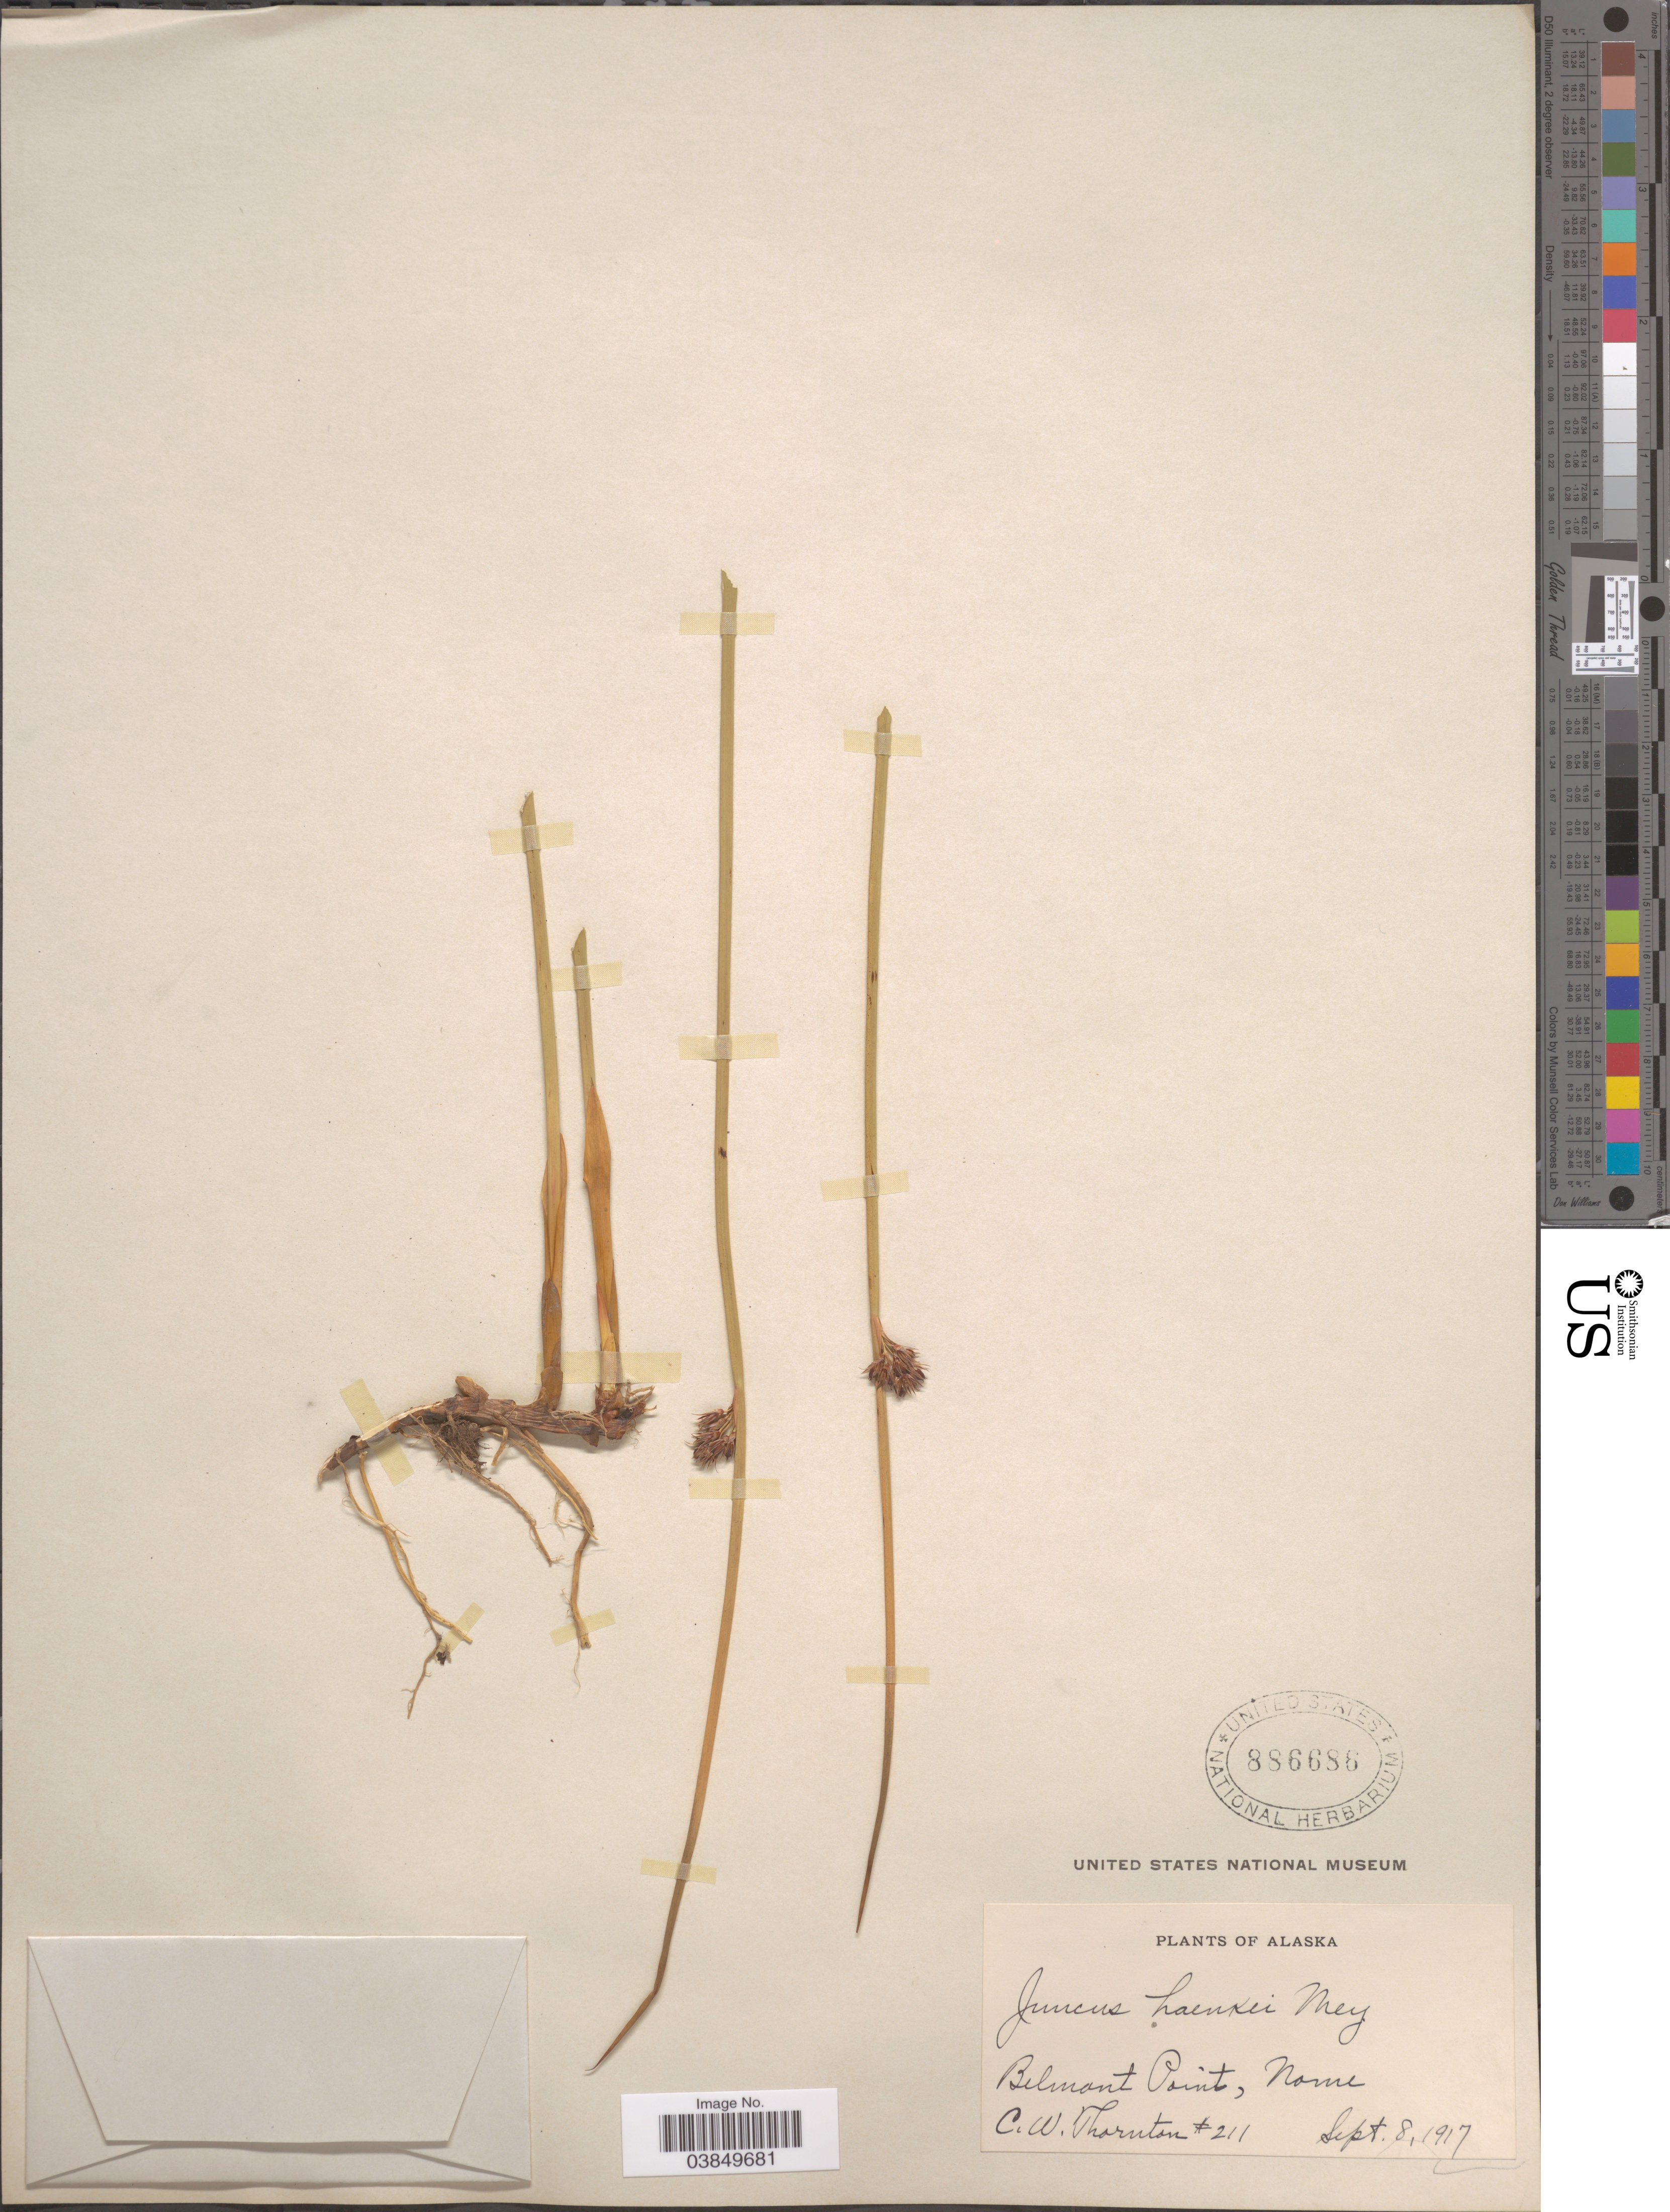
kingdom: Plantae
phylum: Tracheophyta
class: Liliopsida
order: Poales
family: Juncaceae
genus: Juncus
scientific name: Juncus balticus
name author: Willd.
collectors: C. Thornton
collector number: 211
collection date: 1917-09-08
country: United States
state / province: Alaska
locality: Bulmont Point, Nome.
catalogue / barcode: US 886686